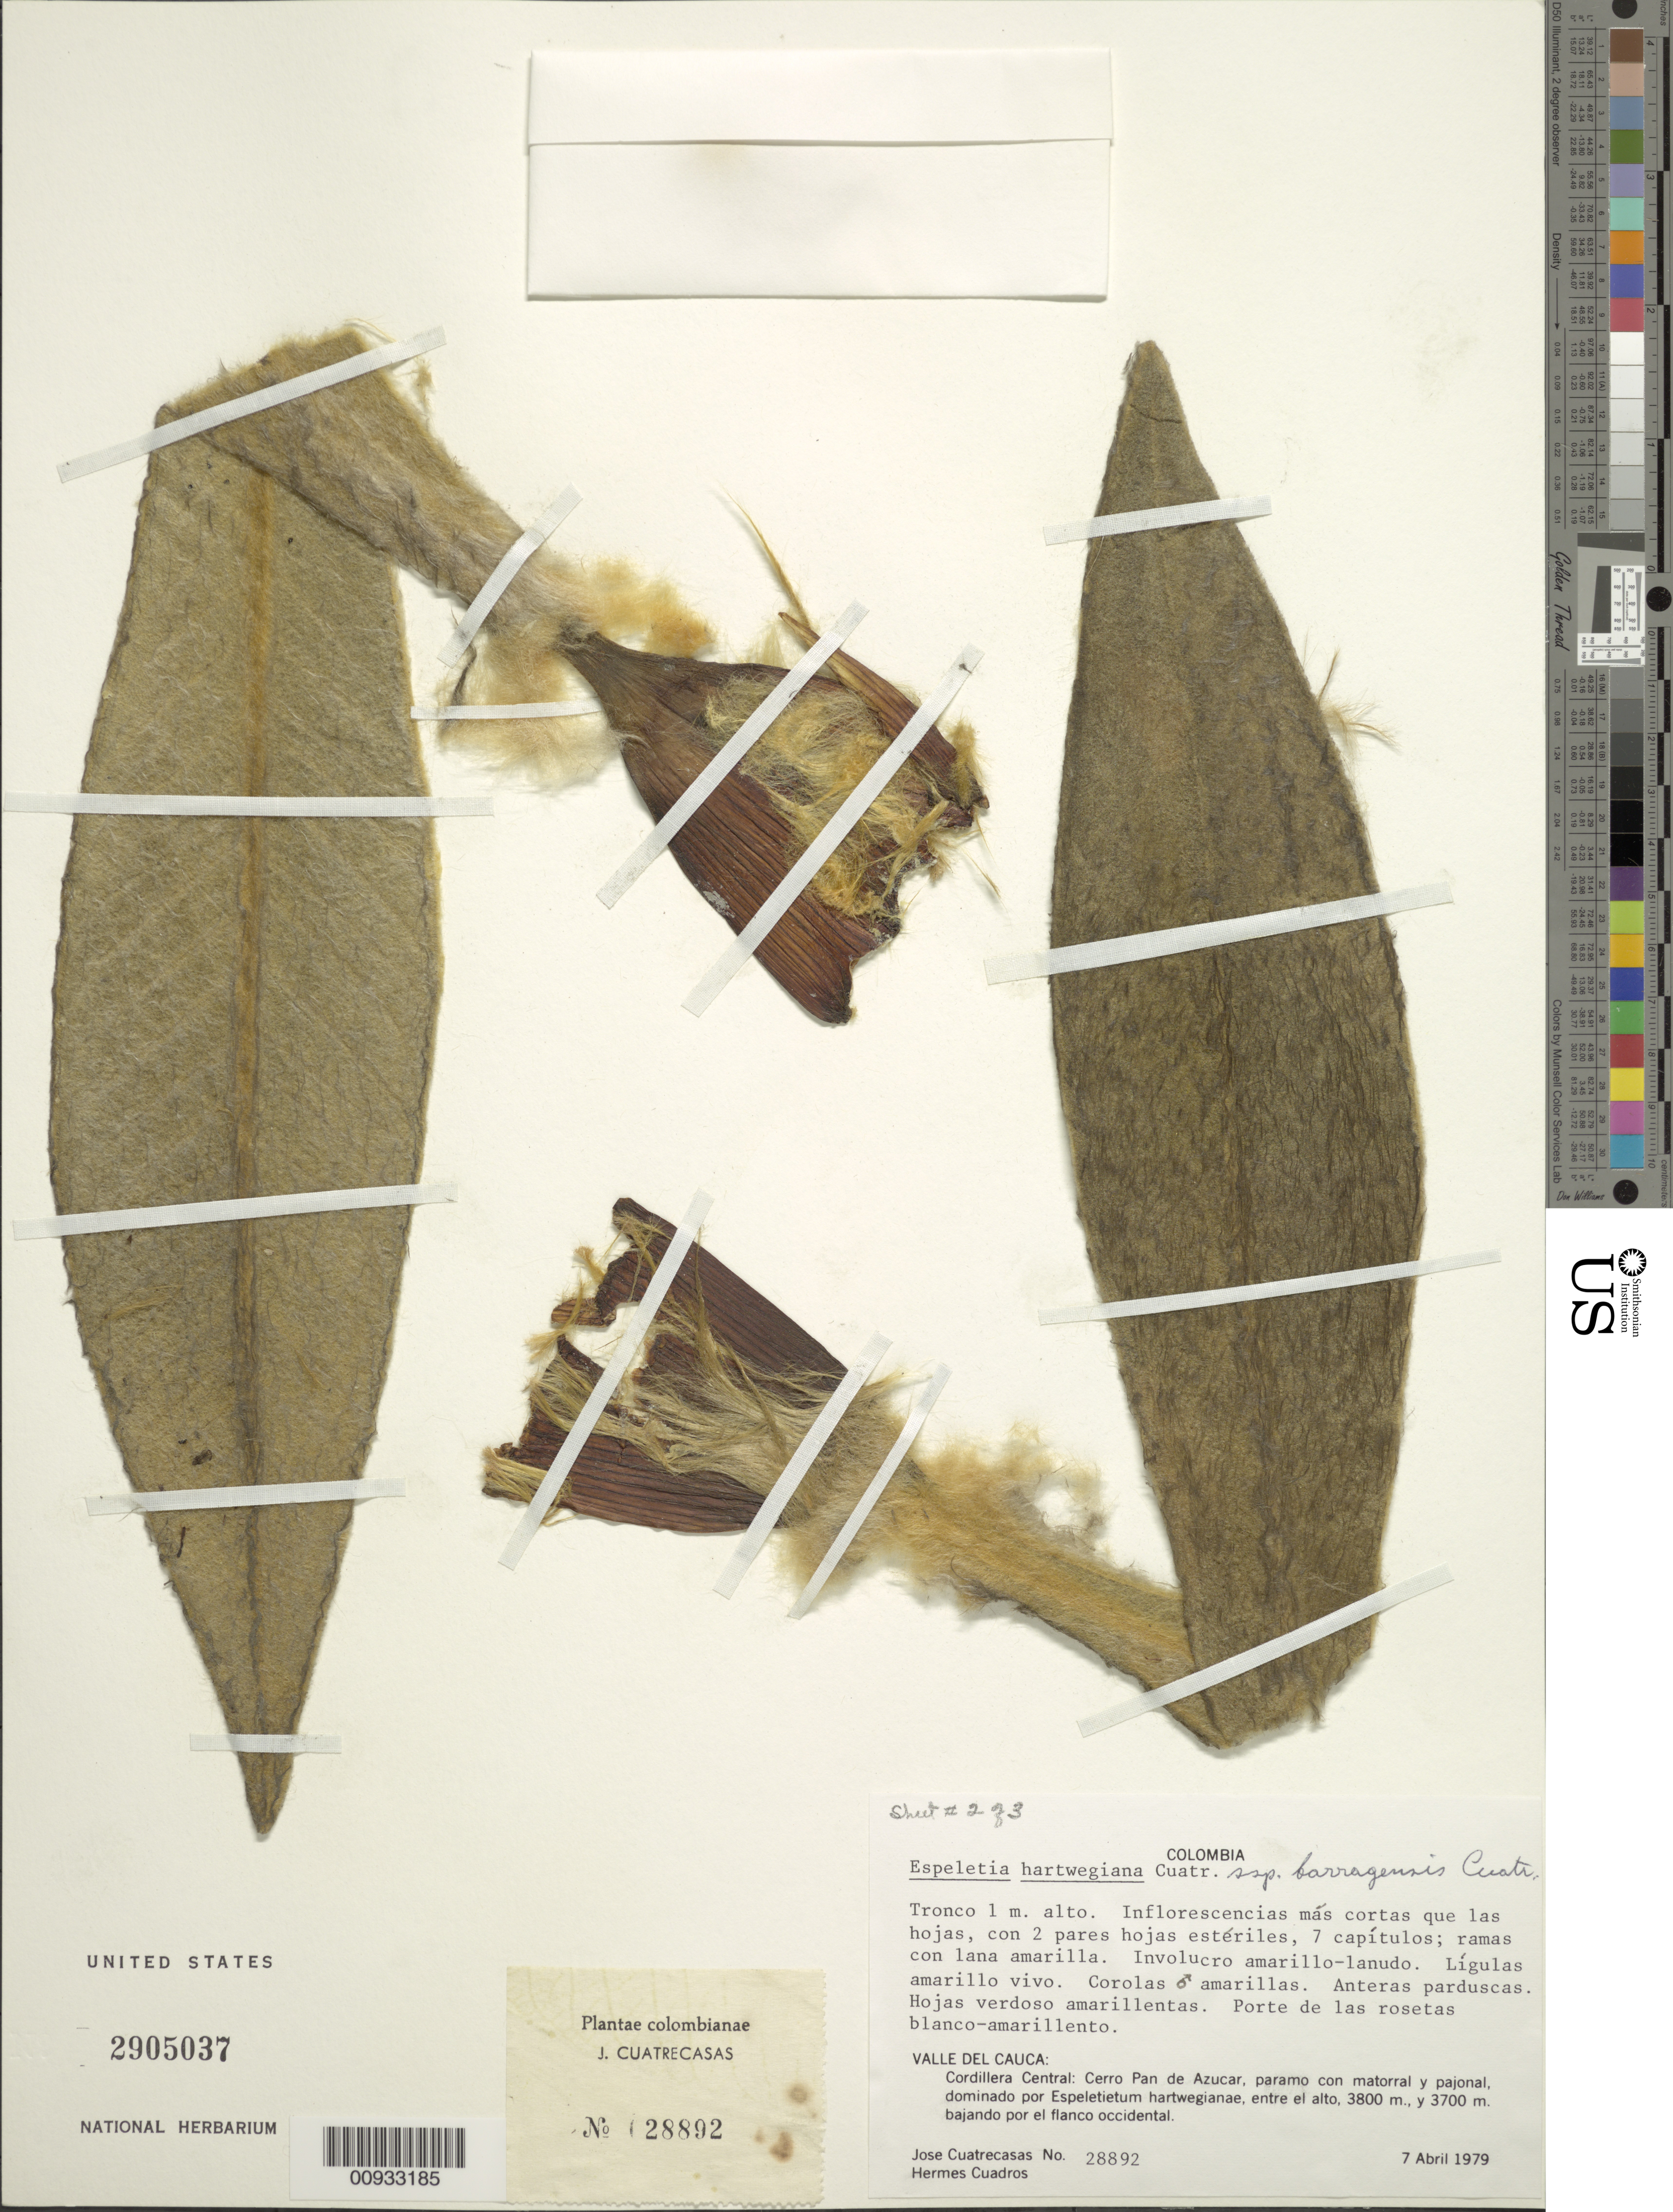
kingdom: Plantae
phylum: Tracheophyta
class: Magnoliopsida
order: Asterales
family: Asteraceae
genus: Espeletia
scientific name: Espeletia hartwegiana subsp. barragensis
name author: Cuatrec.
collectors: J. Cuatrecasas & H. Cuadros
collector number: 28892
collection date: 1979-04-07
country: Colombia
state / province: Valle del Cauca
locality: Cordillera Central: Cerro Pan de Azucar, paramo con matorral y pajonal dominado, entre el alto, bajando por el flanco occidental.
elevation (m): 3700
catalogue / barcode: US 2905037